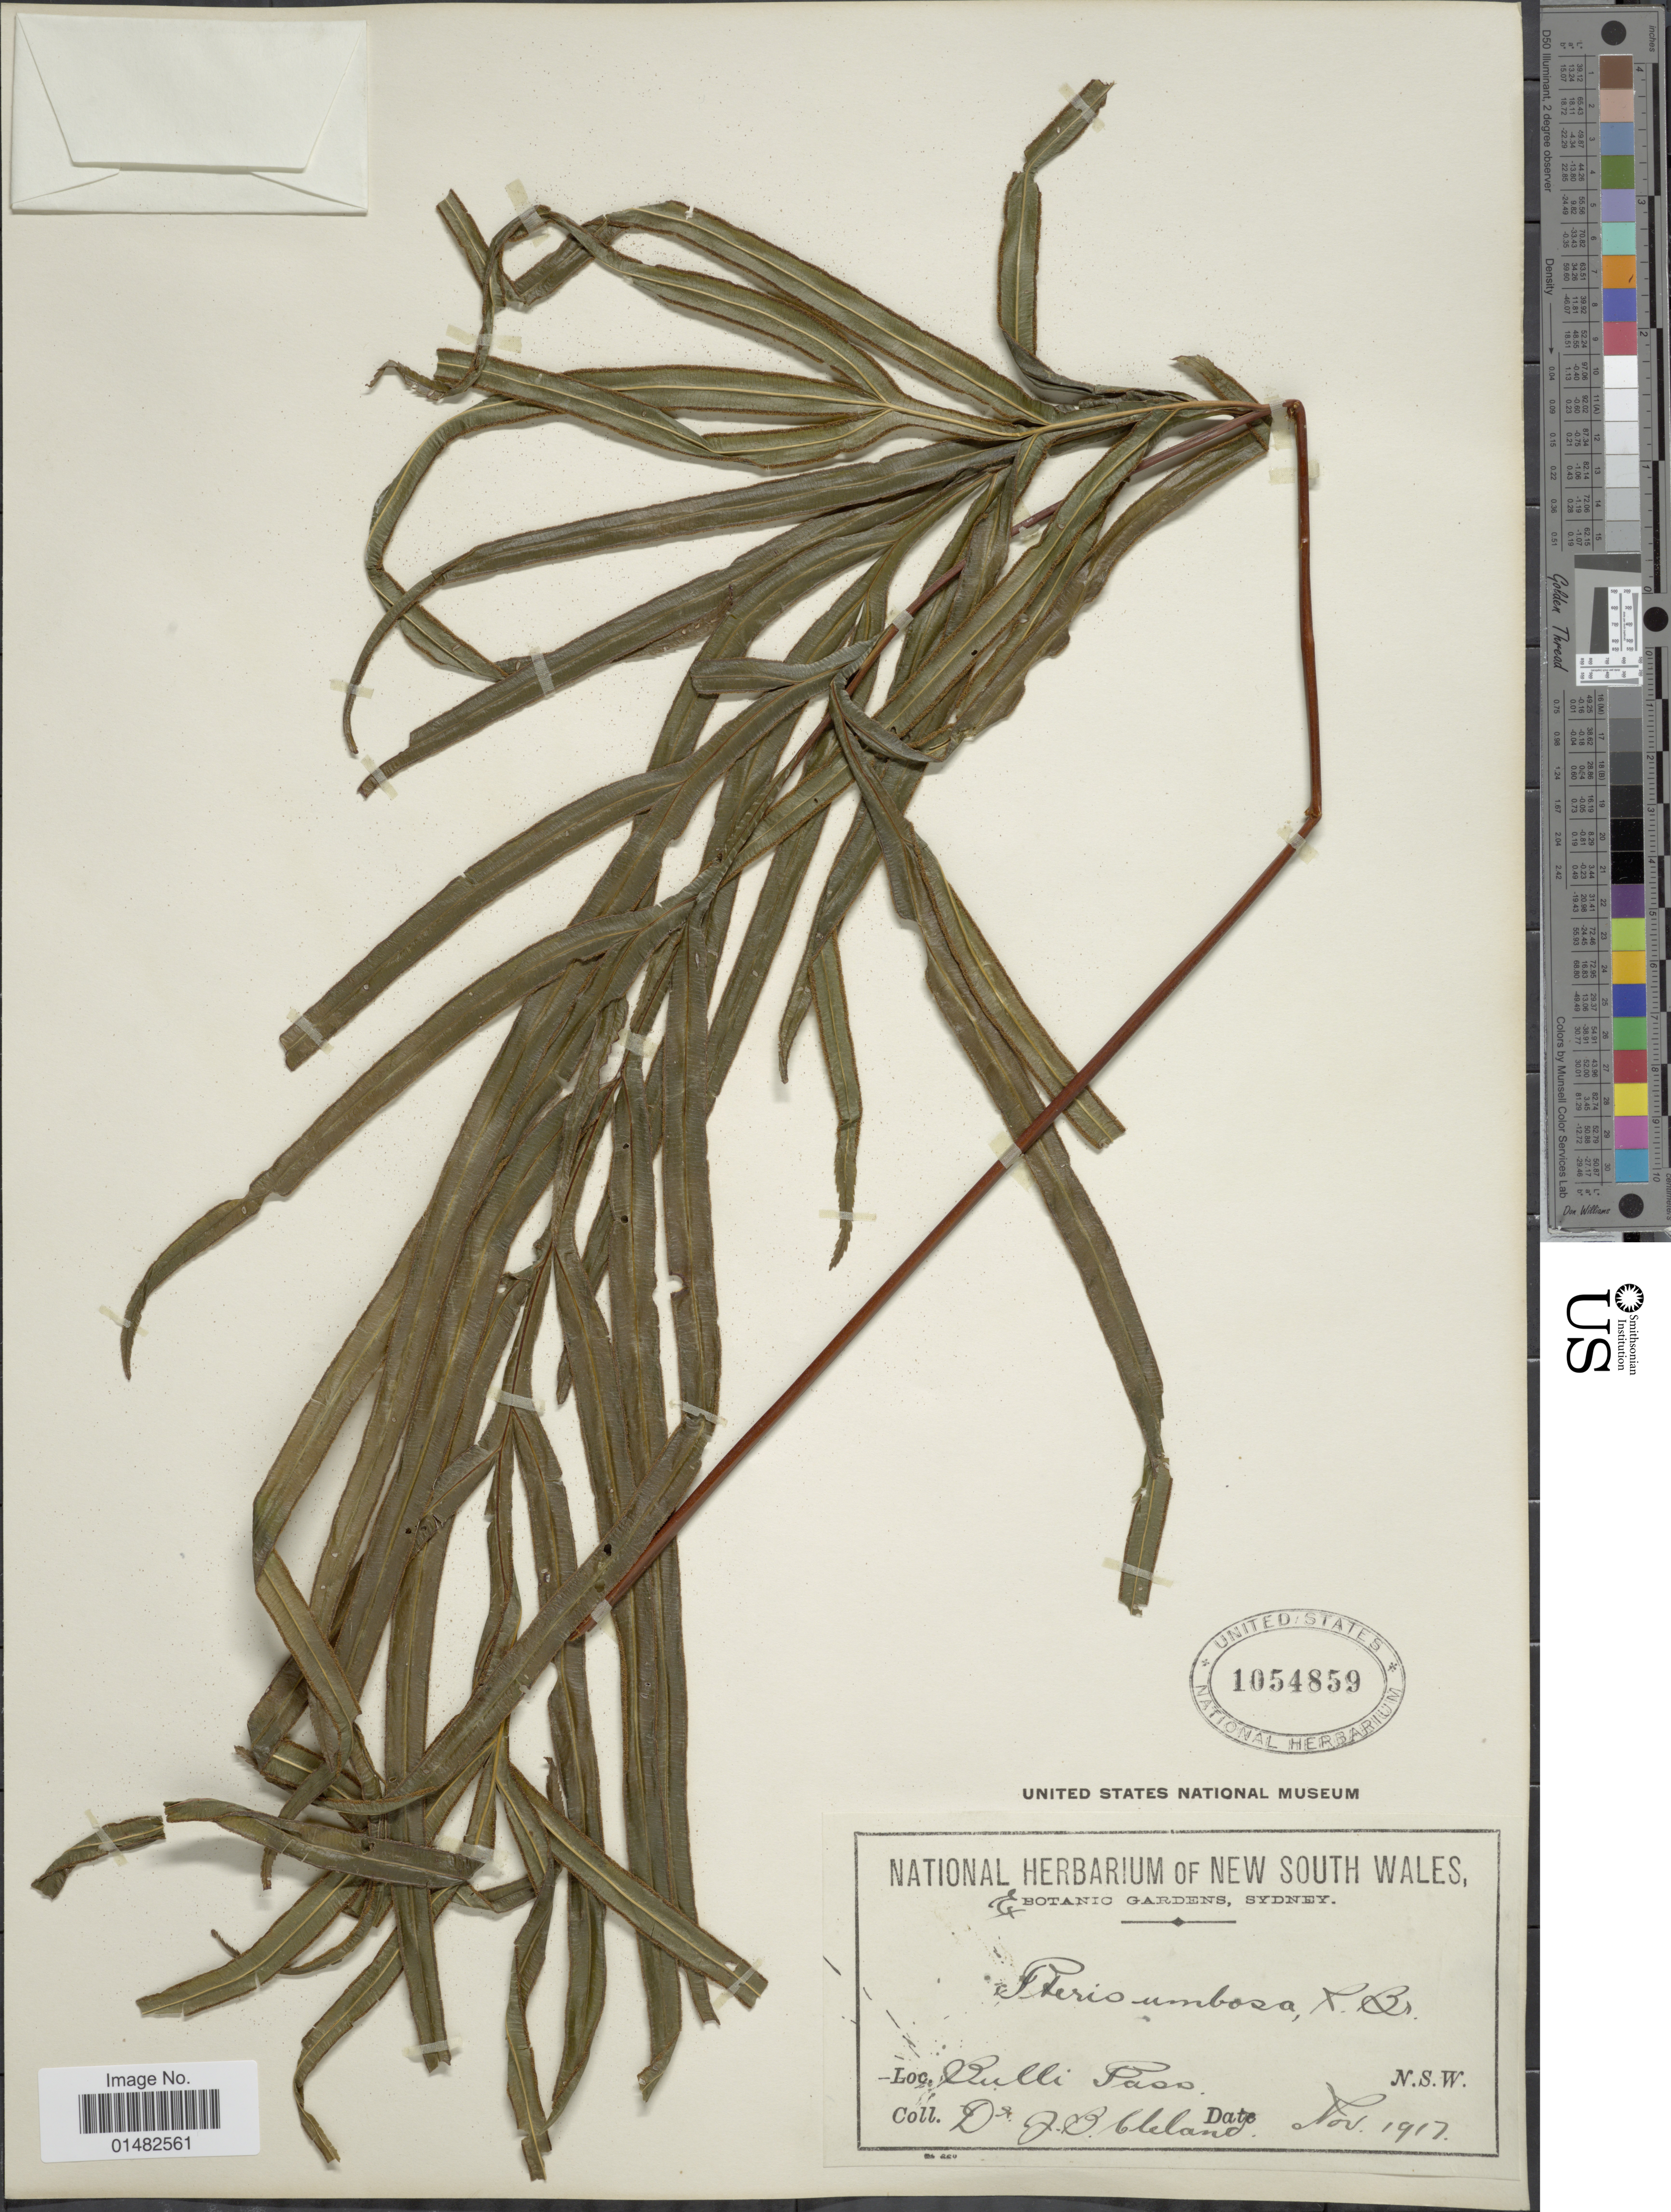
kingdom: Plantae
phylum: Tracheophyta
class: Polypodiopsida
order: Polypodiales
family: Pteridaceae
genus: Pteris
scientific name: Pteris umbrosa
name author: R. Br.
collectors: J. Cleland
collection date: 1917-11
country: Australia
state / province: New South Wales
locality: Bulli Pass, N.S.W.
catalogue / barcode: US 1054859